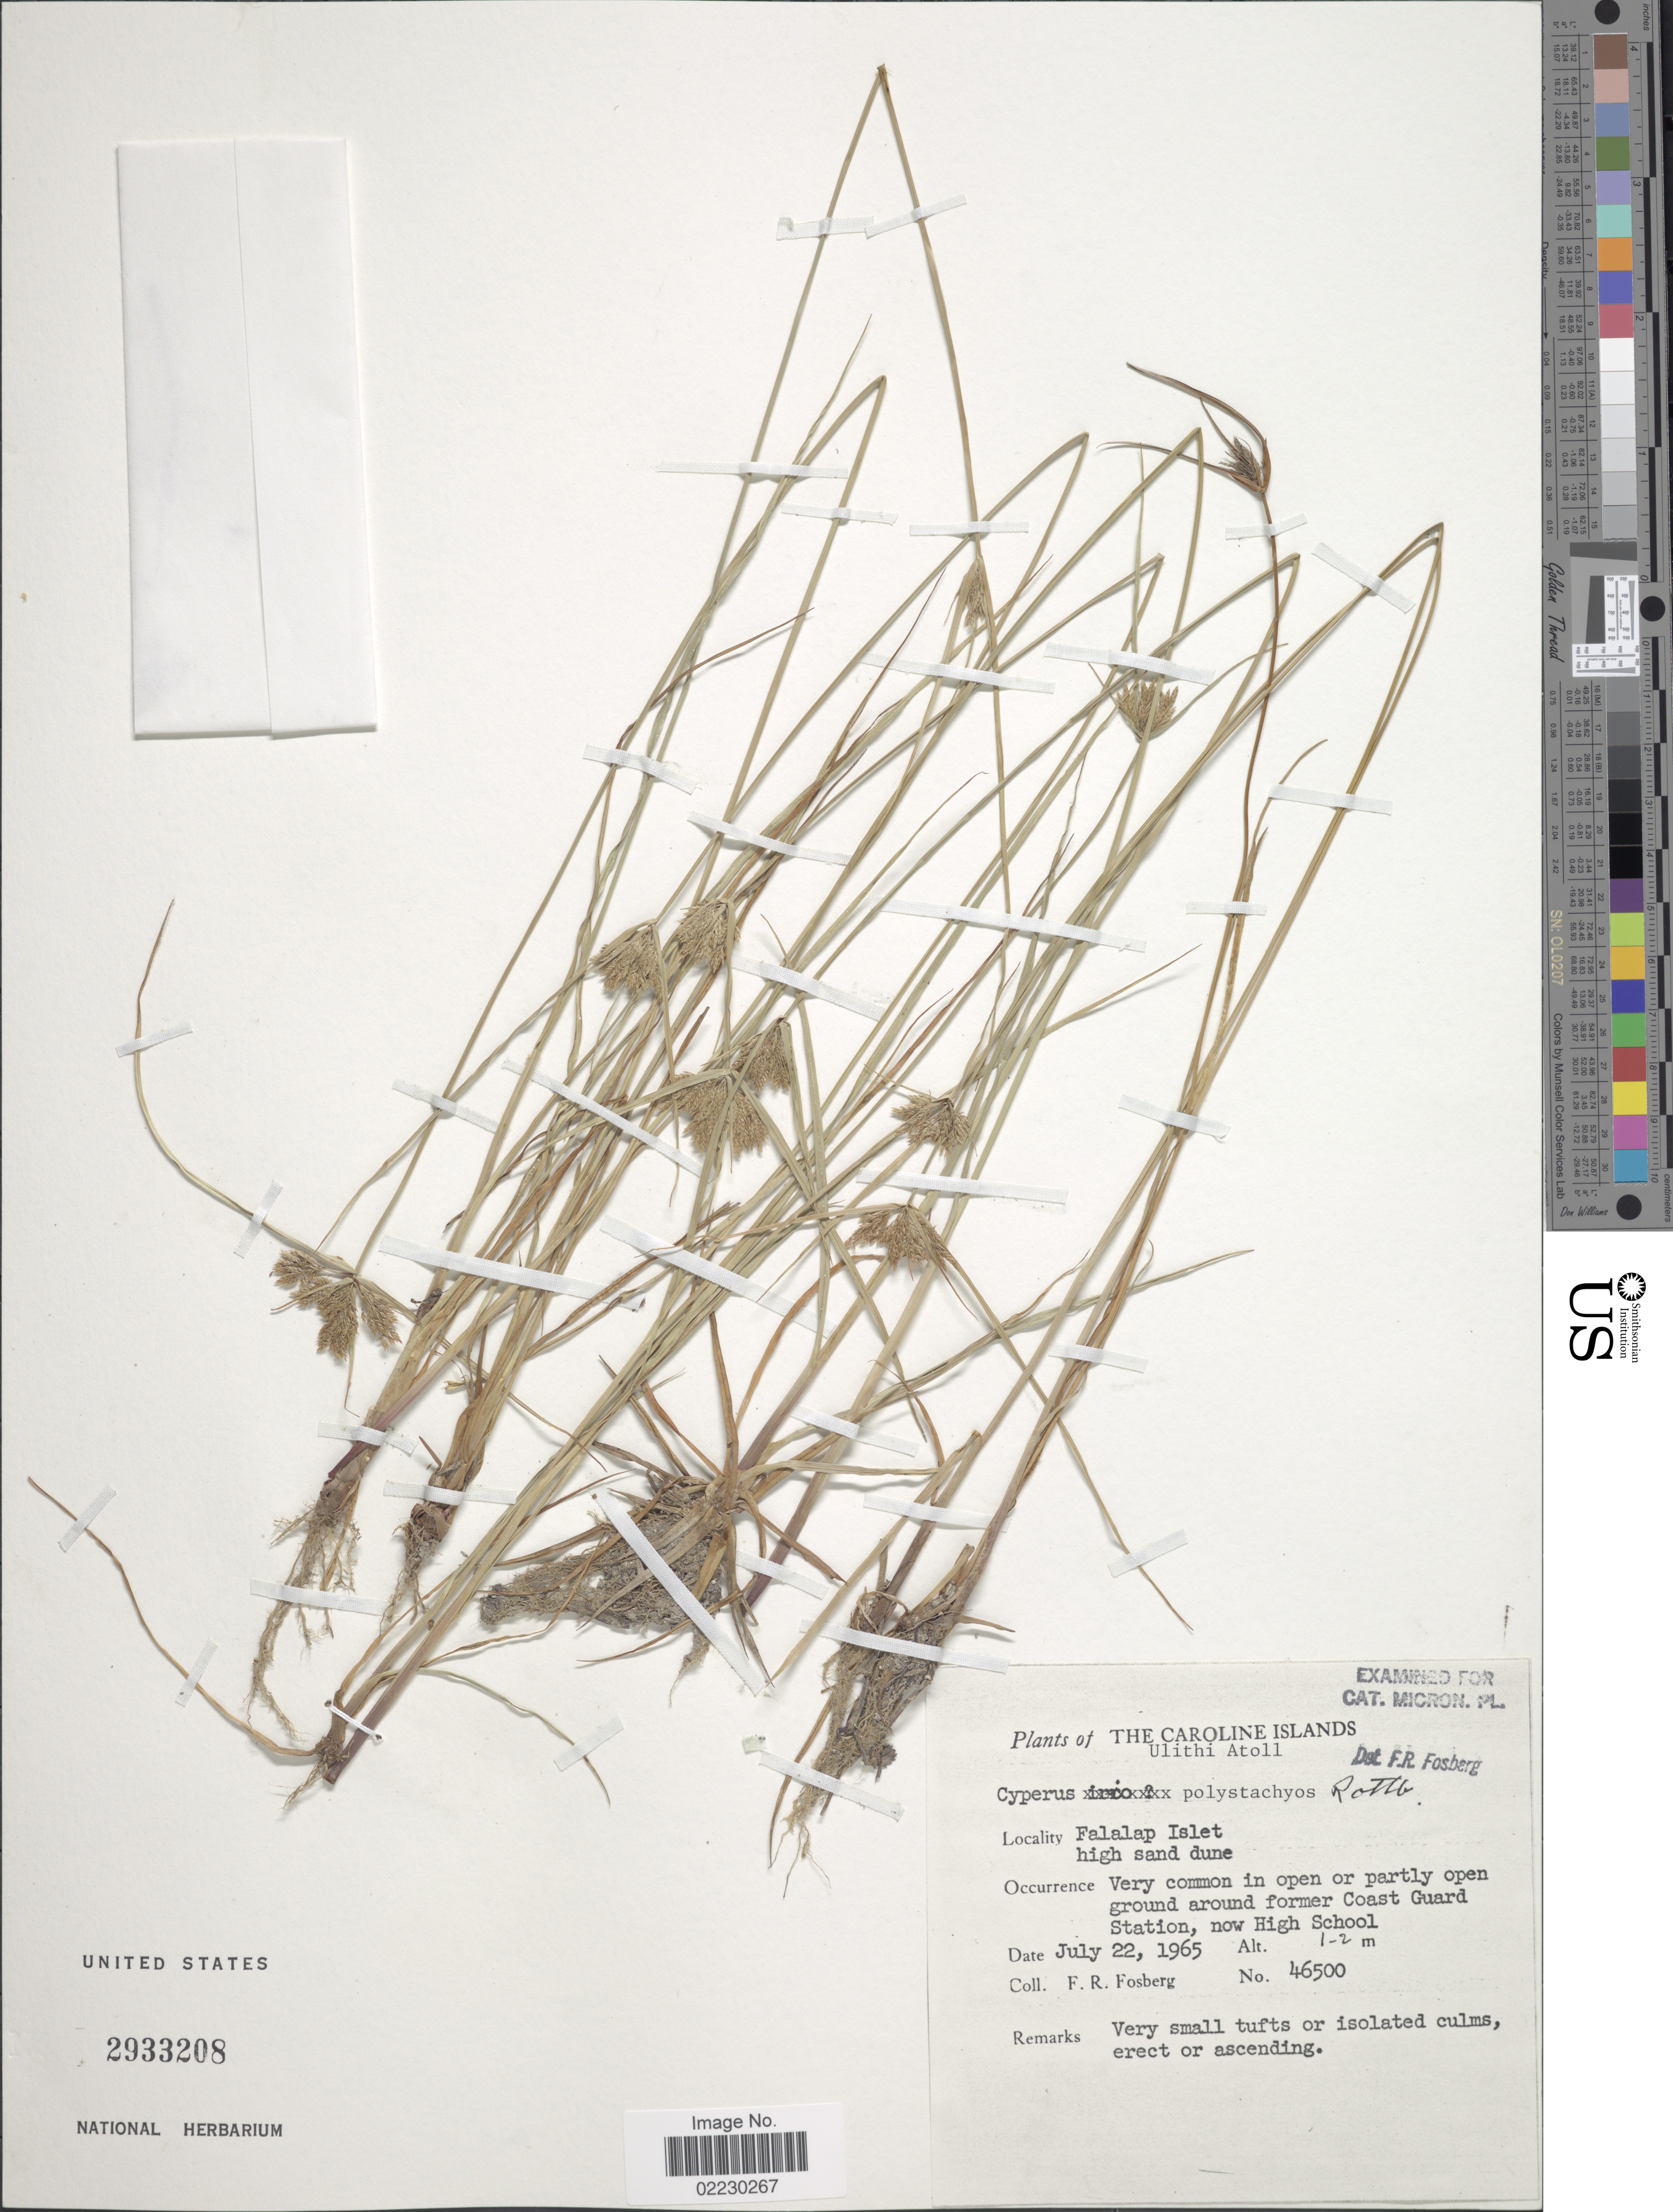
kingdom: Plantae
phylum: Tracheophyta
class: Liliopsida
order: Poales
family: Cyperaceae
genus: Cyperus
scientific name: Cyperus polystachyos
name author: Rottb.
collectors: F. R. Fosberg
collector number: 46500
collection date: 1965-07-22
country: Micronesia, Federated States of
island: Ulithi Atoll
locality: Caroline Islands, Ulithi Atoll, Falalap Islet, high sand dune, in open or partly open ground around former Coast Guard Station, now High School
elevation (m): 1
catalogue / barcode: US 2933208